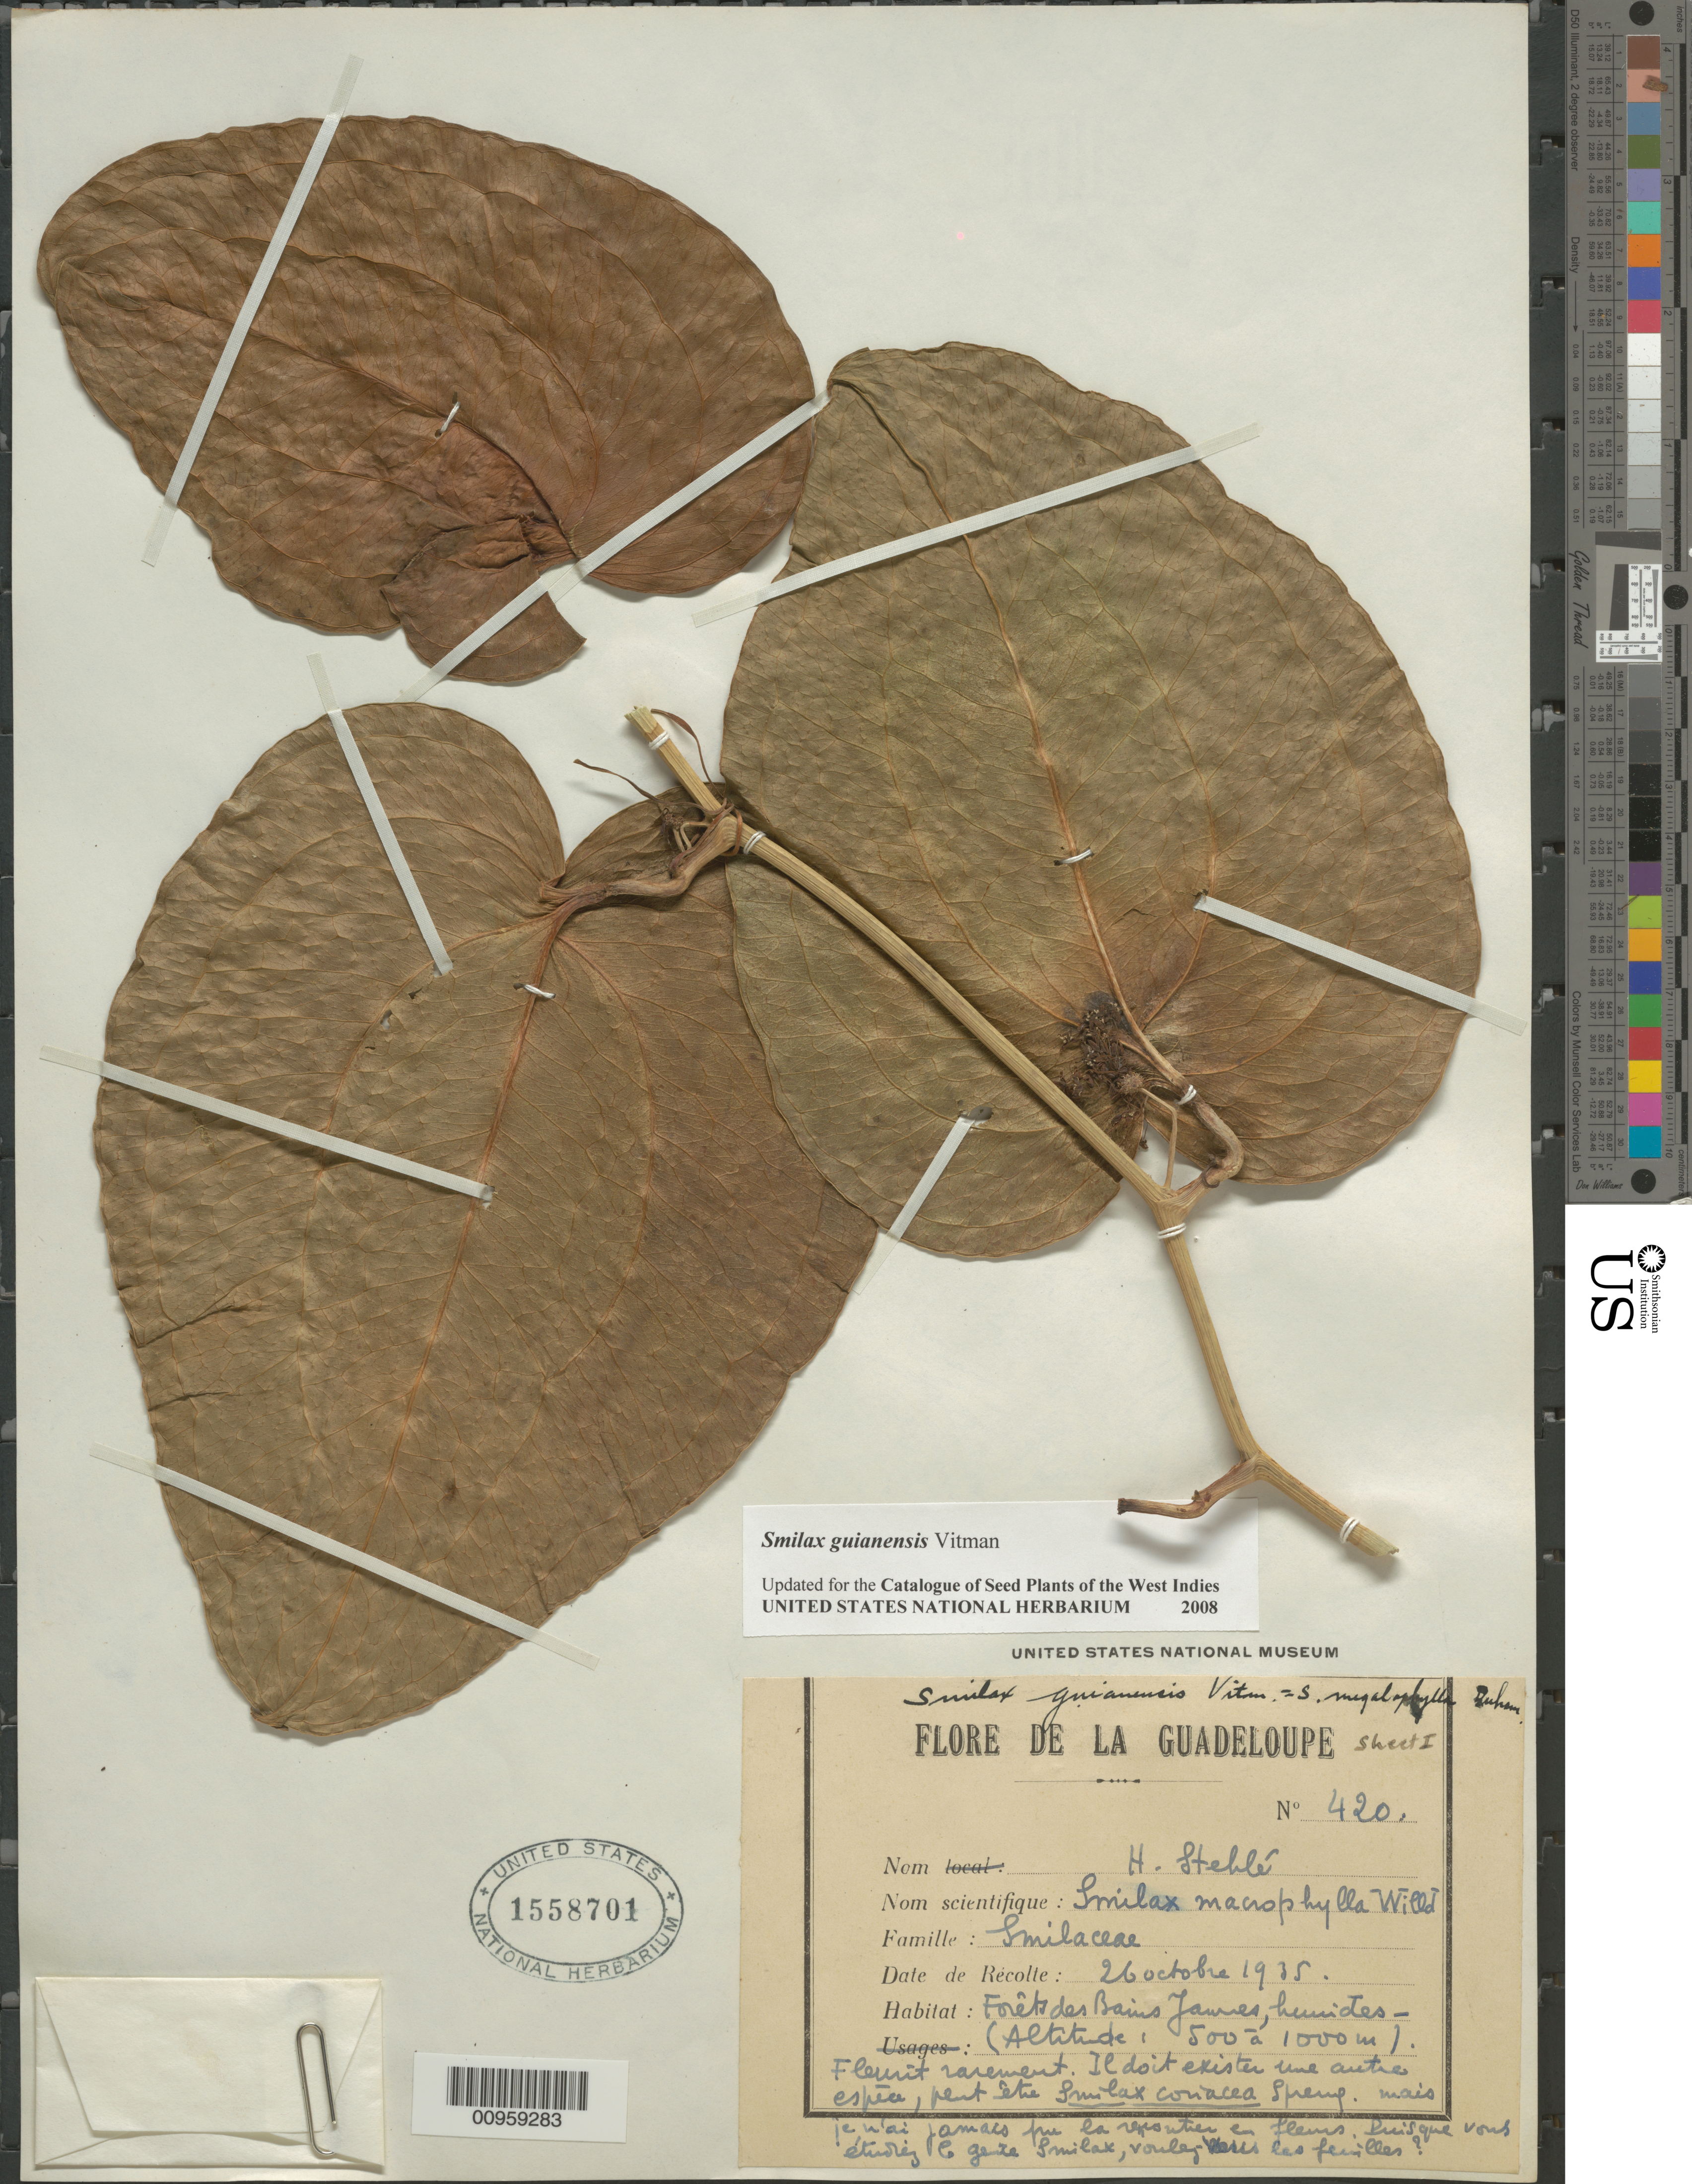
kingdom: Plantae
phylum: Tracheophyta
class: Liliopsida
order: Liliales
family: Smilacaceae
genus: Smilax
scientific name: Smilax guianensis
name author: Vitman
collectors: H. Stehlé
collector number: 420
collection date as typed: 26 Oct 1935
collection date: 1935-10-26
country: Guadeloupe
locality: Forêts des Bains Jaunes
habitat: Forêts humides, "peut être Smilax conacea Spreng"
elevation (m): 500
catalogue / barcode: US 1558701